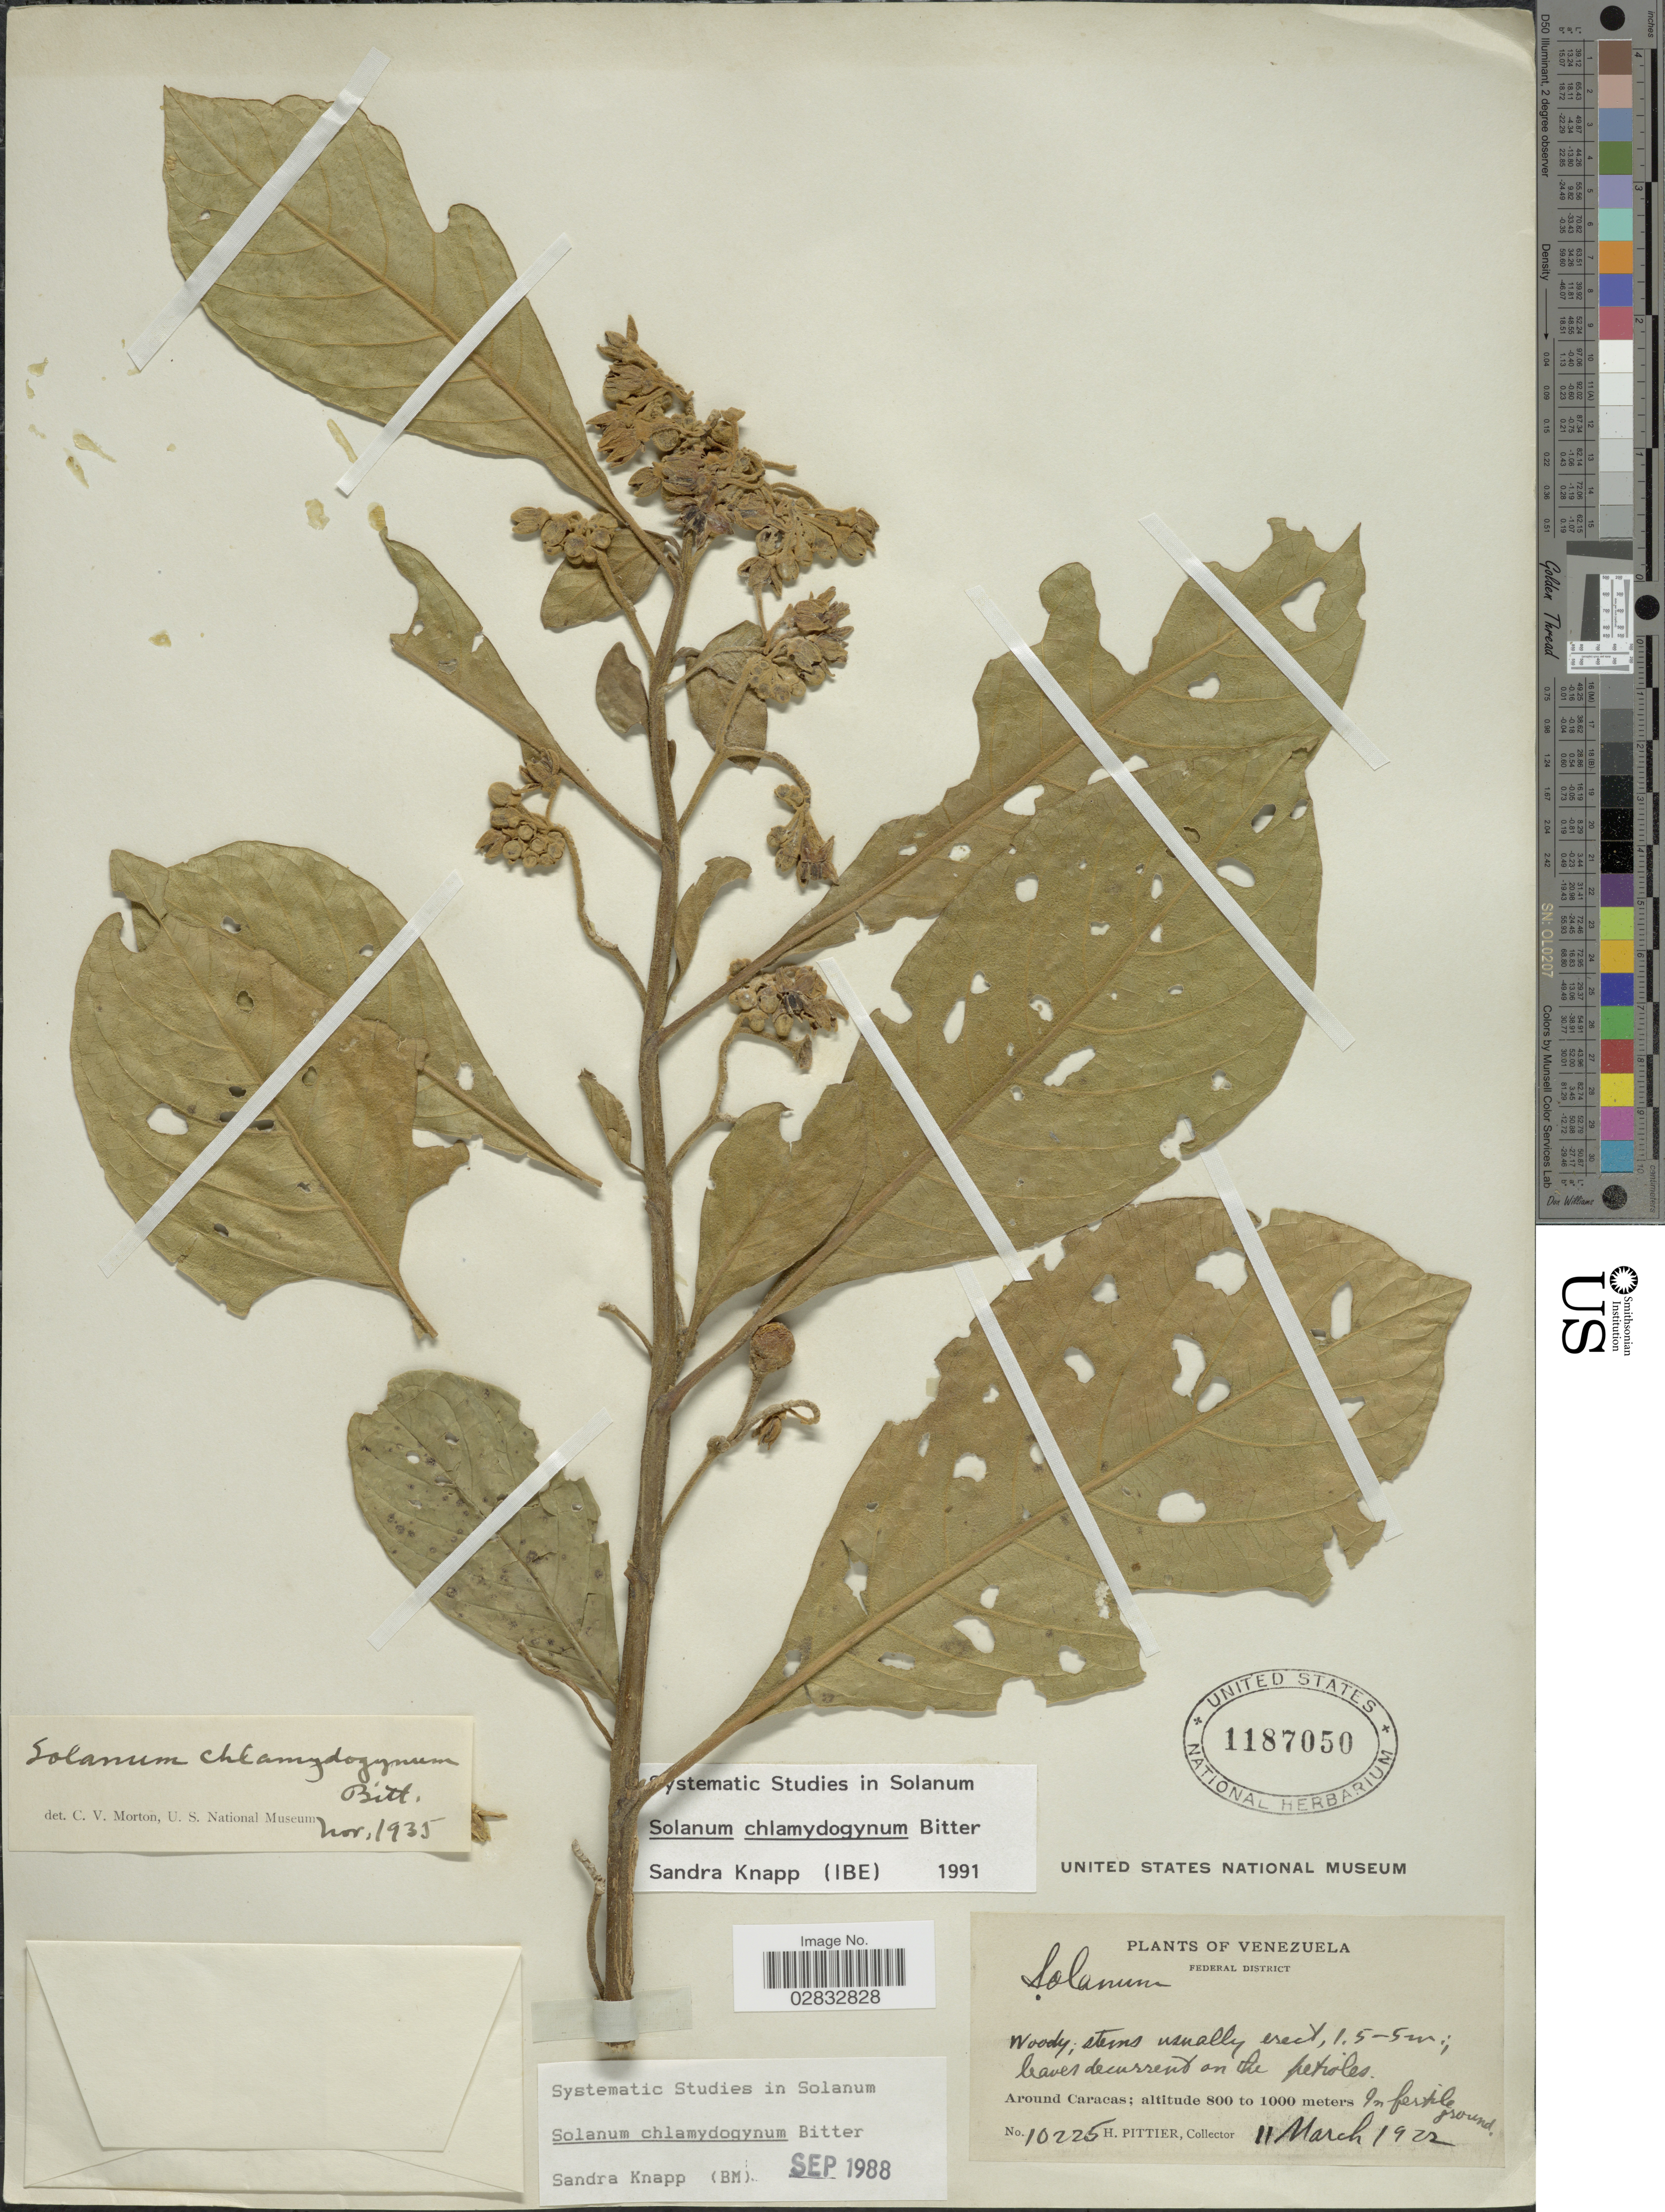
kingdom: Plantae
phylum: Tracheophyta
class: Magnoliopsida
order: Solanales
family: Solanaceae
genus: Solanum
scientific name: Solanum chlamydogynum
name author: Bitter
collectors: H. F. Pittier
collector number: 10225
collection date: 1922-03-11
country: Venezuela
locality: Federal District. Around Caracas.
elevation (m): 800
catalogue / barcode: US 1187050